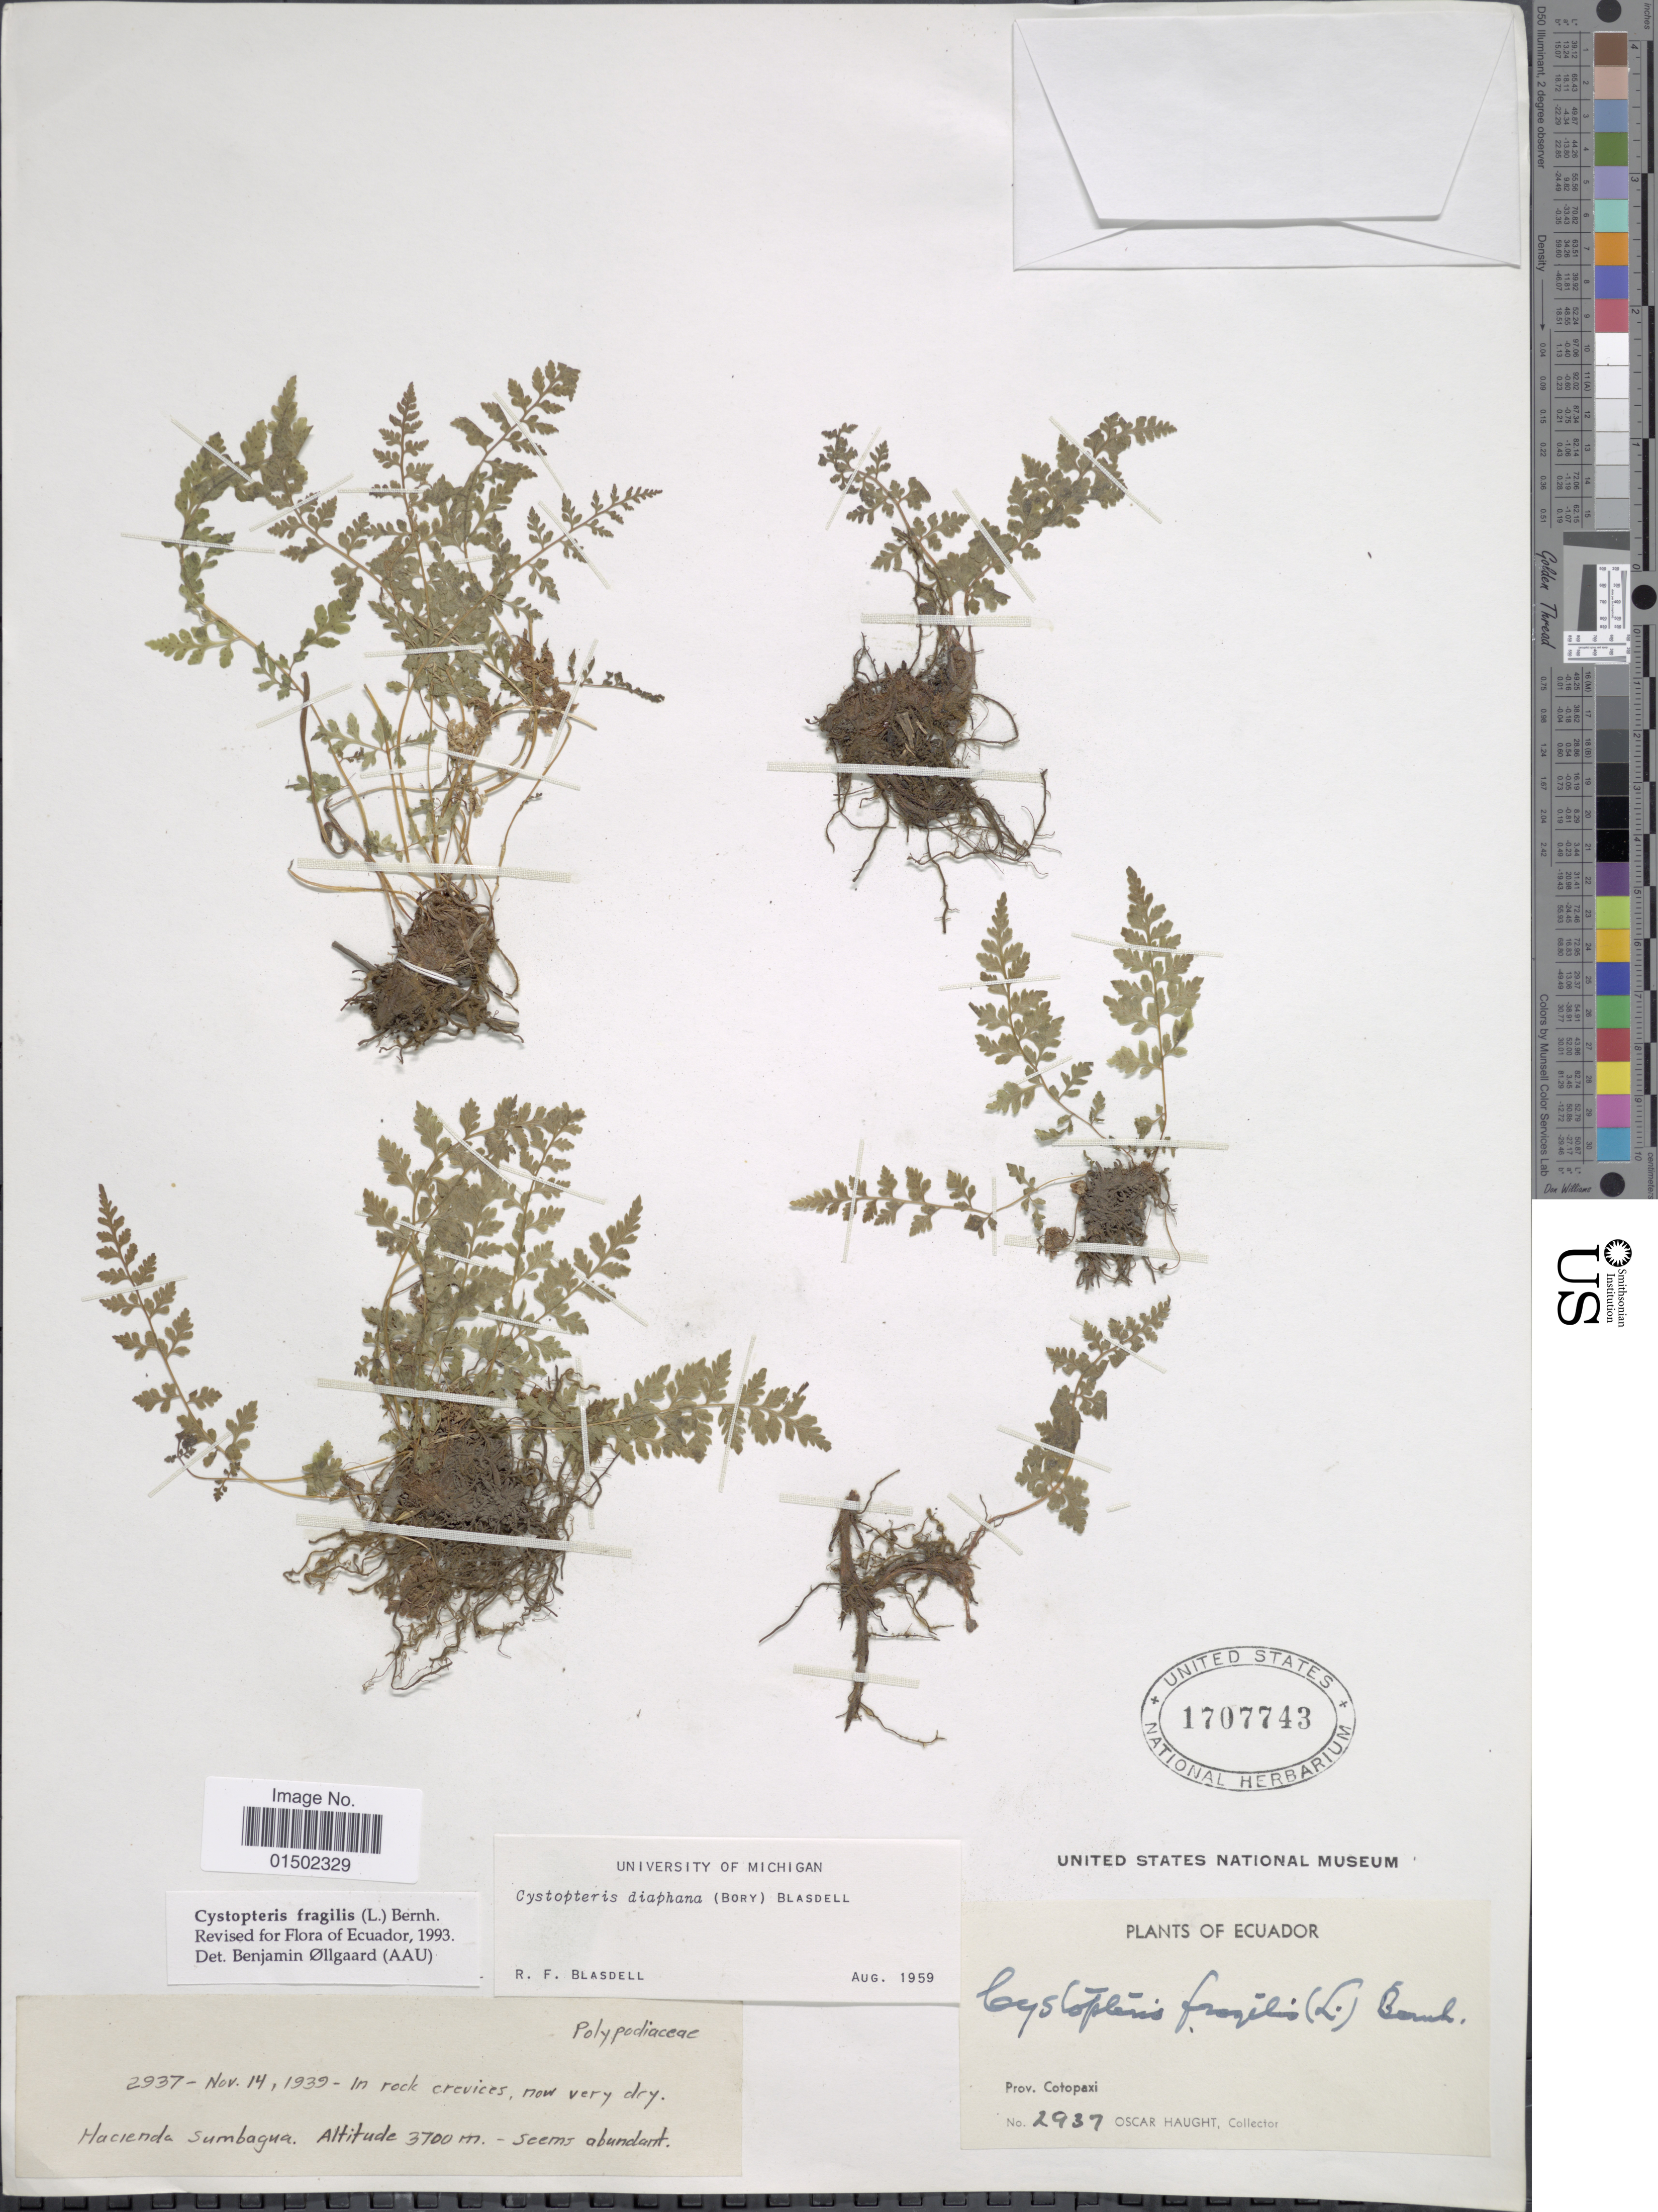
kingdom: Plantae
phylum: Tracheophyta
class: Polypodiopsida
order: Polypodiales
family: Cystopteridaceae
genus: Cystopteris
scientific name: Cystopteris fragilis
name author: (L.) Bernh.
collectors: O. L. Haught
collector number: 2937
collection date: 1939-11-14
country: Ecuador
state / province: Cotopaxi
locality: Hacienda Sumbagua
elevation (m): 3700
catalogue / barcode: US 1707743